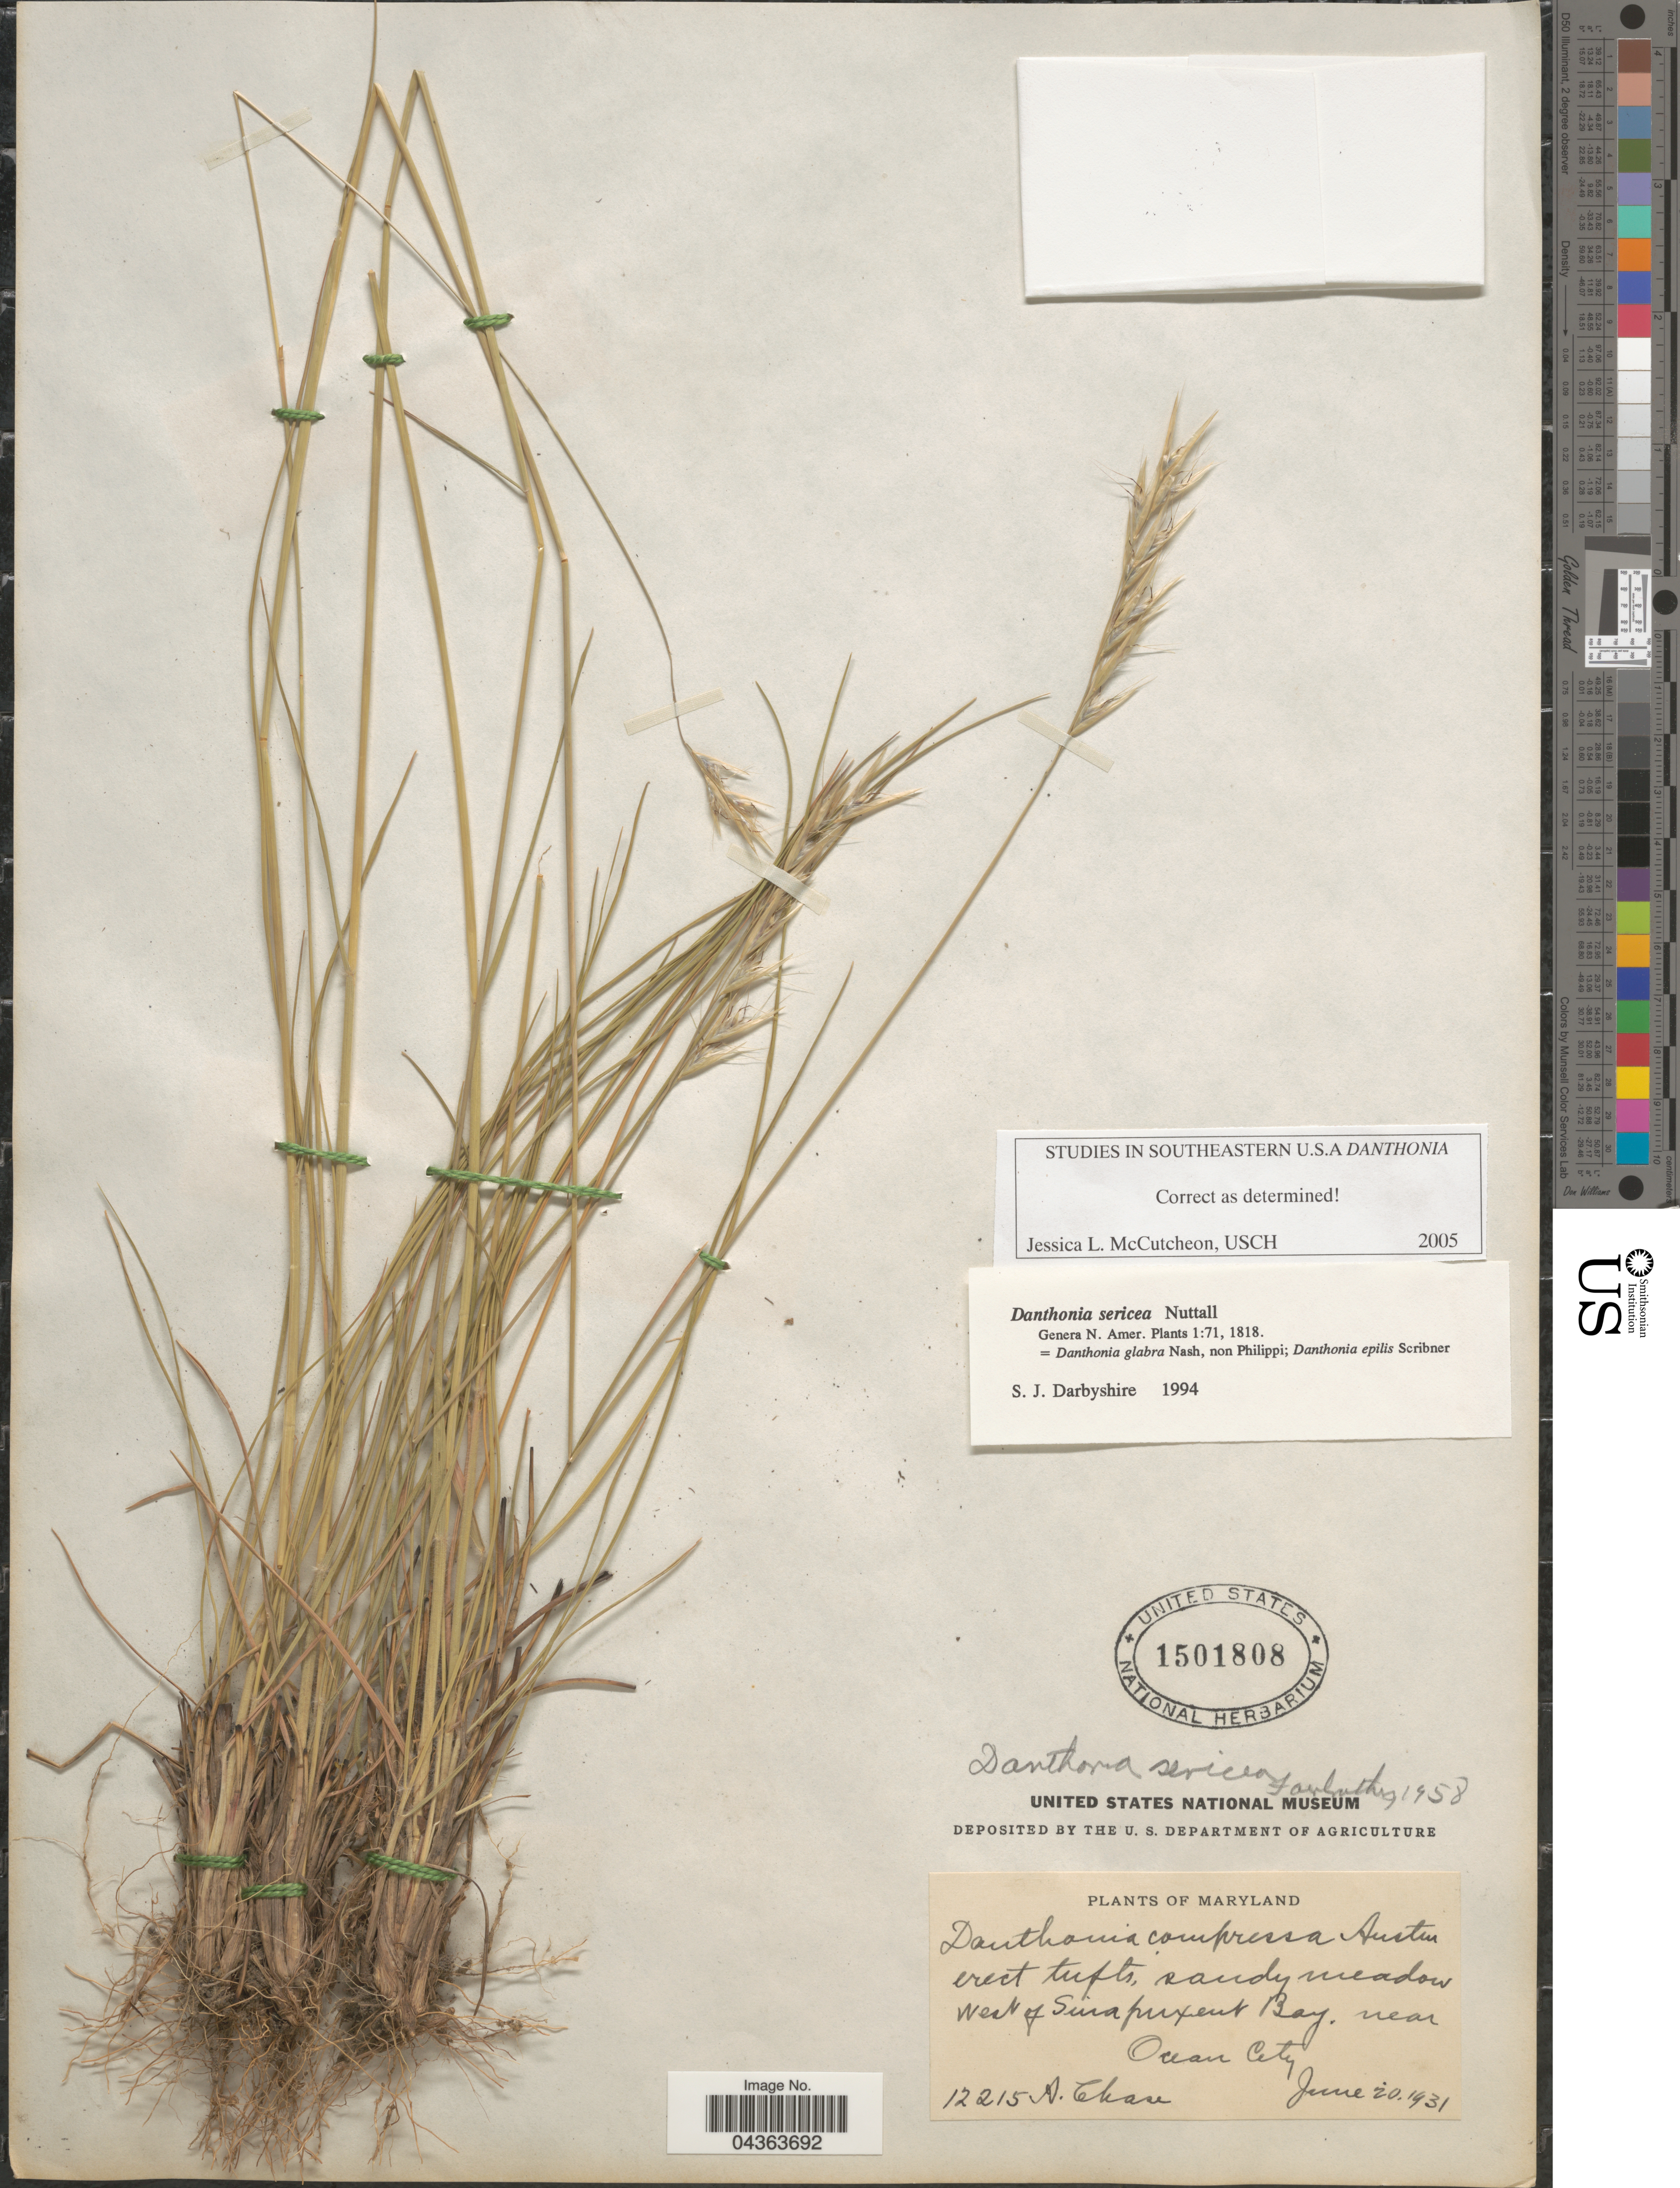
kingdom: Plantae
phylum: Tracheophyta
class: Liliopsida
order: Poales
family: Poaceae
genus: Danthonia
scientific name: Danthonia sericea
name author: Nutt.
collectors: A. Chase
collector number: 12215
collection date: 1931-06-20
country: United States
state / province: Maryland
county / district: Worcester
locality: Sandy meadow west of Sinepuxent Bay, near Ocean City.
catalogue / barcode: US 1501808